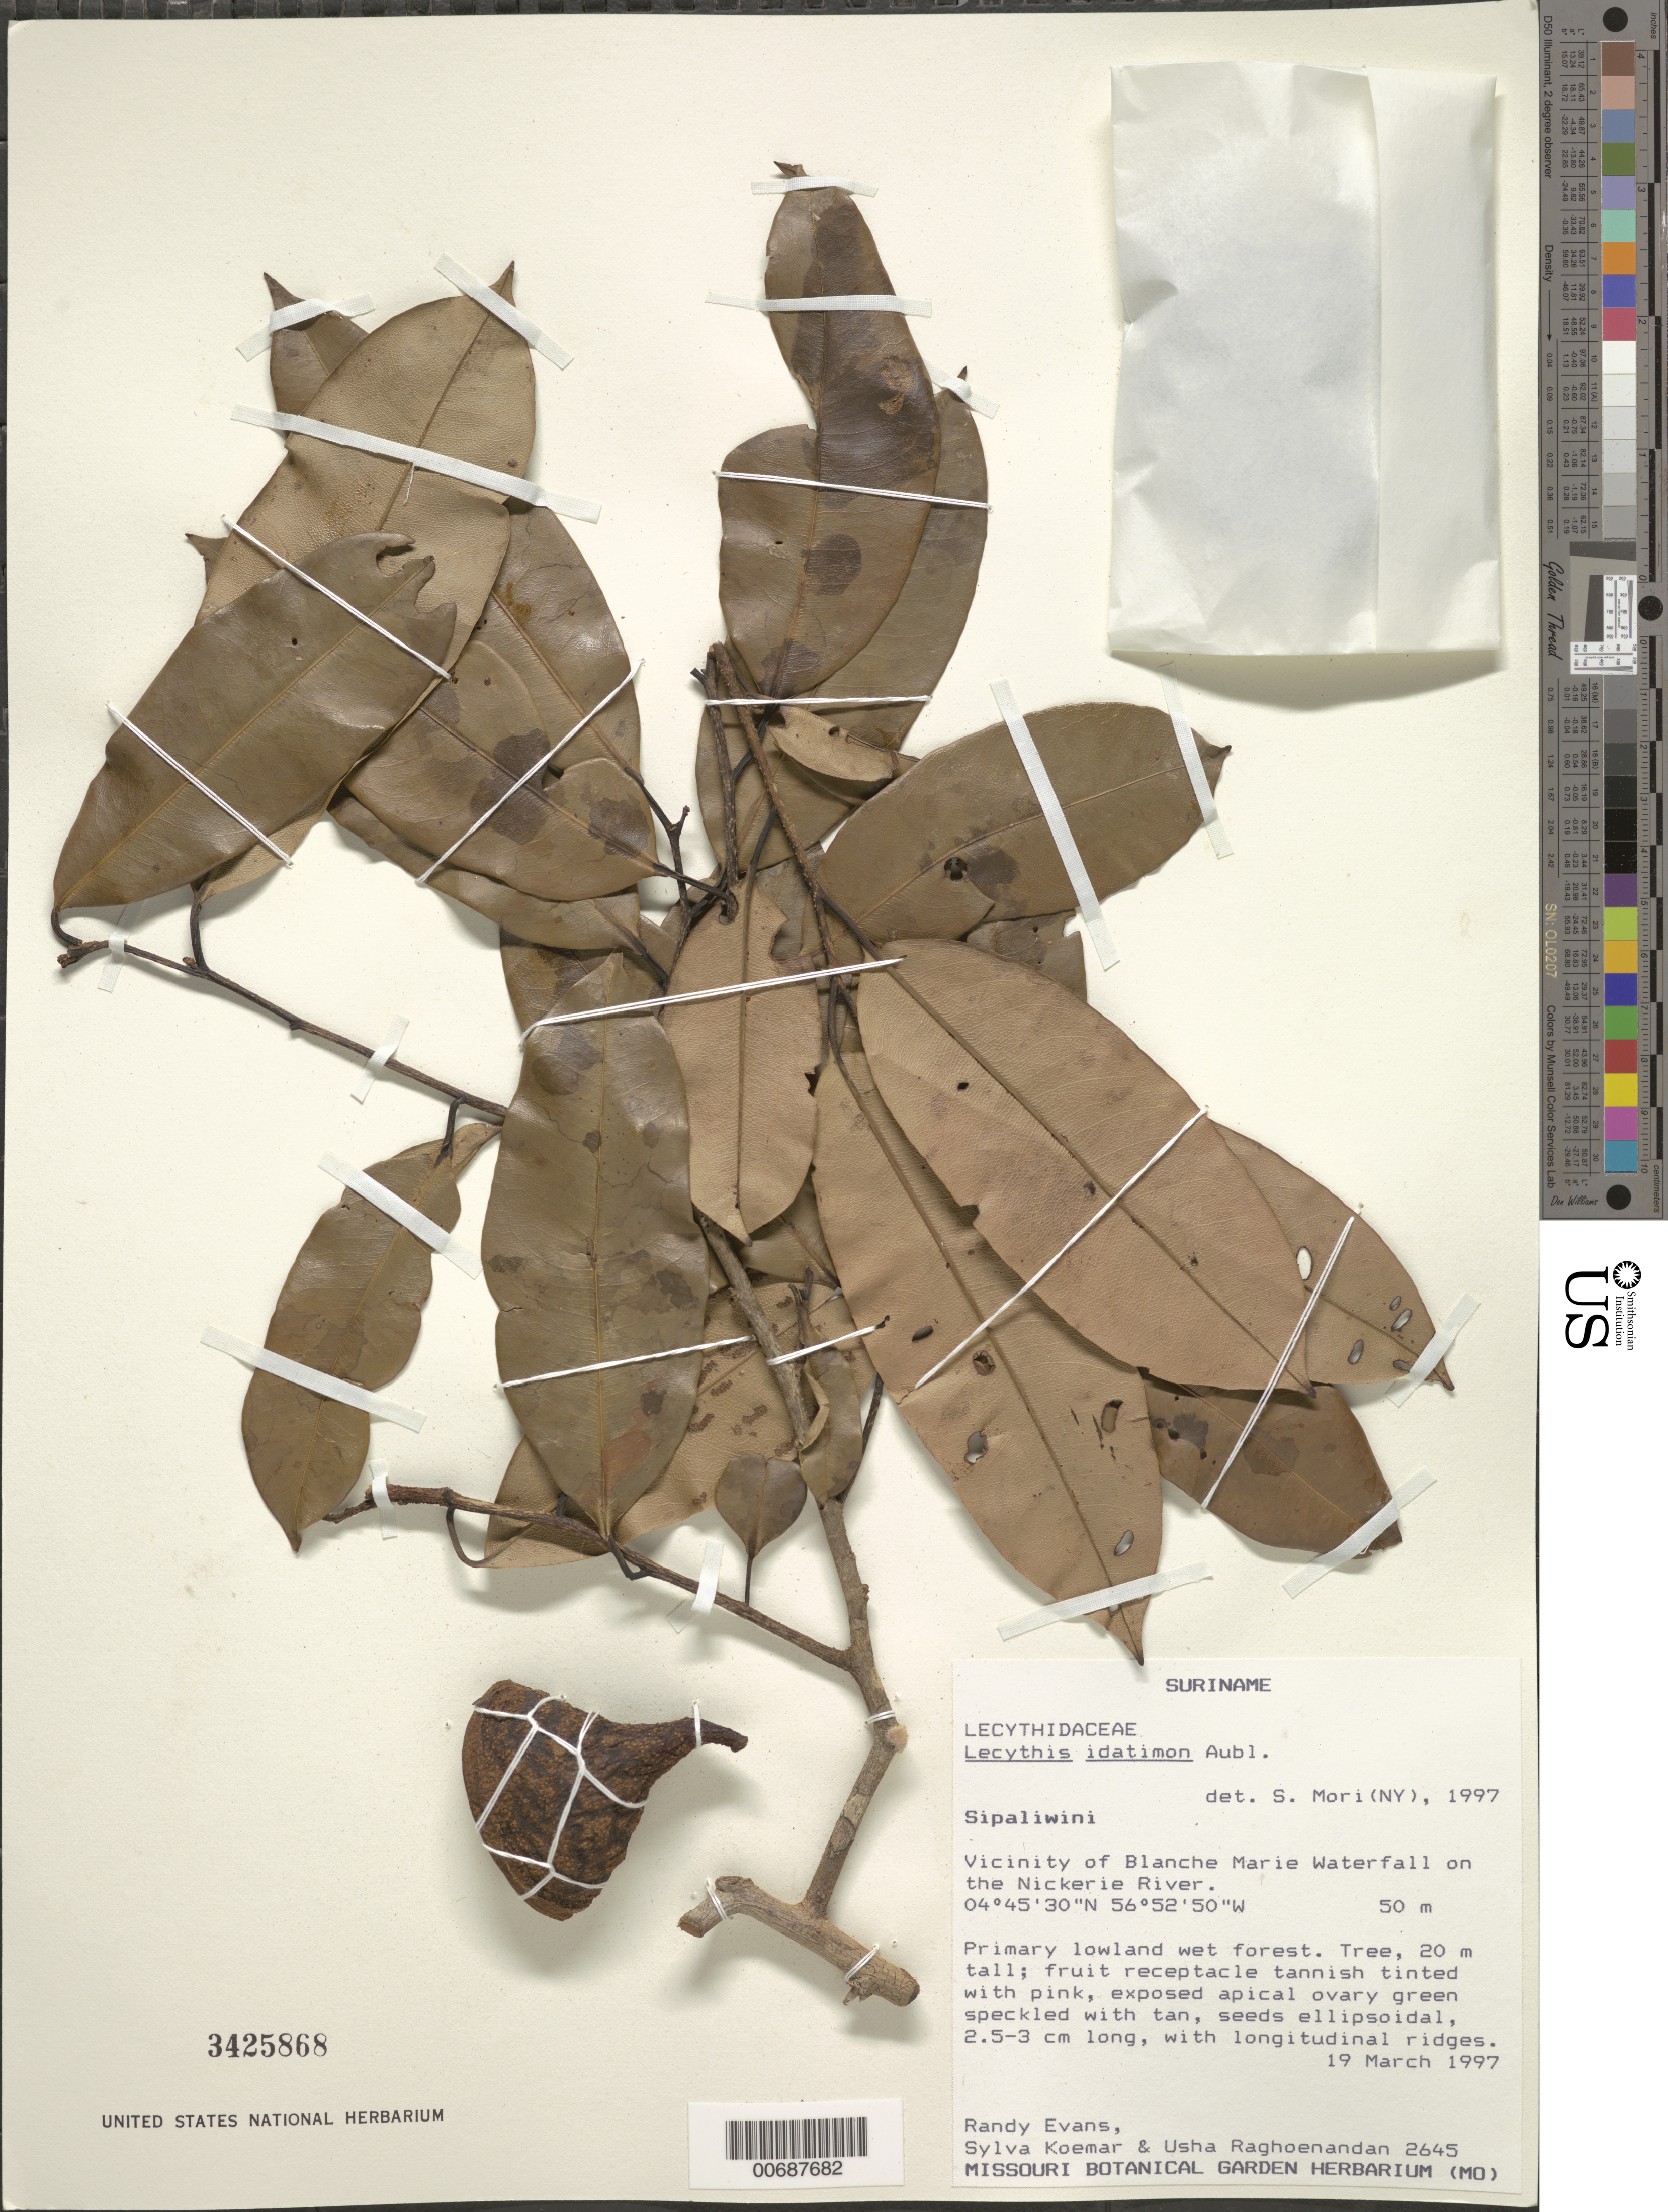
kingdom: Plantae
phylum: Tracheophyta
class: Magnoliopsida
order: Ericales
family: Lecythidaceae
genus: Lecythis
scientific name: Lecythis idatimon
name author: Aubl.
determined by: Mori, Scott A.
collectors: R. Evans, S. Koemar & U. Raghoenandan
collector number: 2645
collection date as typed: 19-Mar-97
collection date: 1997-03-19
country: Suriname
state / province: Sipaliwini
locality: Blanche Marie Waterfall, vic., on Nickerie R.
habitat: Primary lowland wet forest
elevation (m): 50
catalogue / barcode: US 3425868